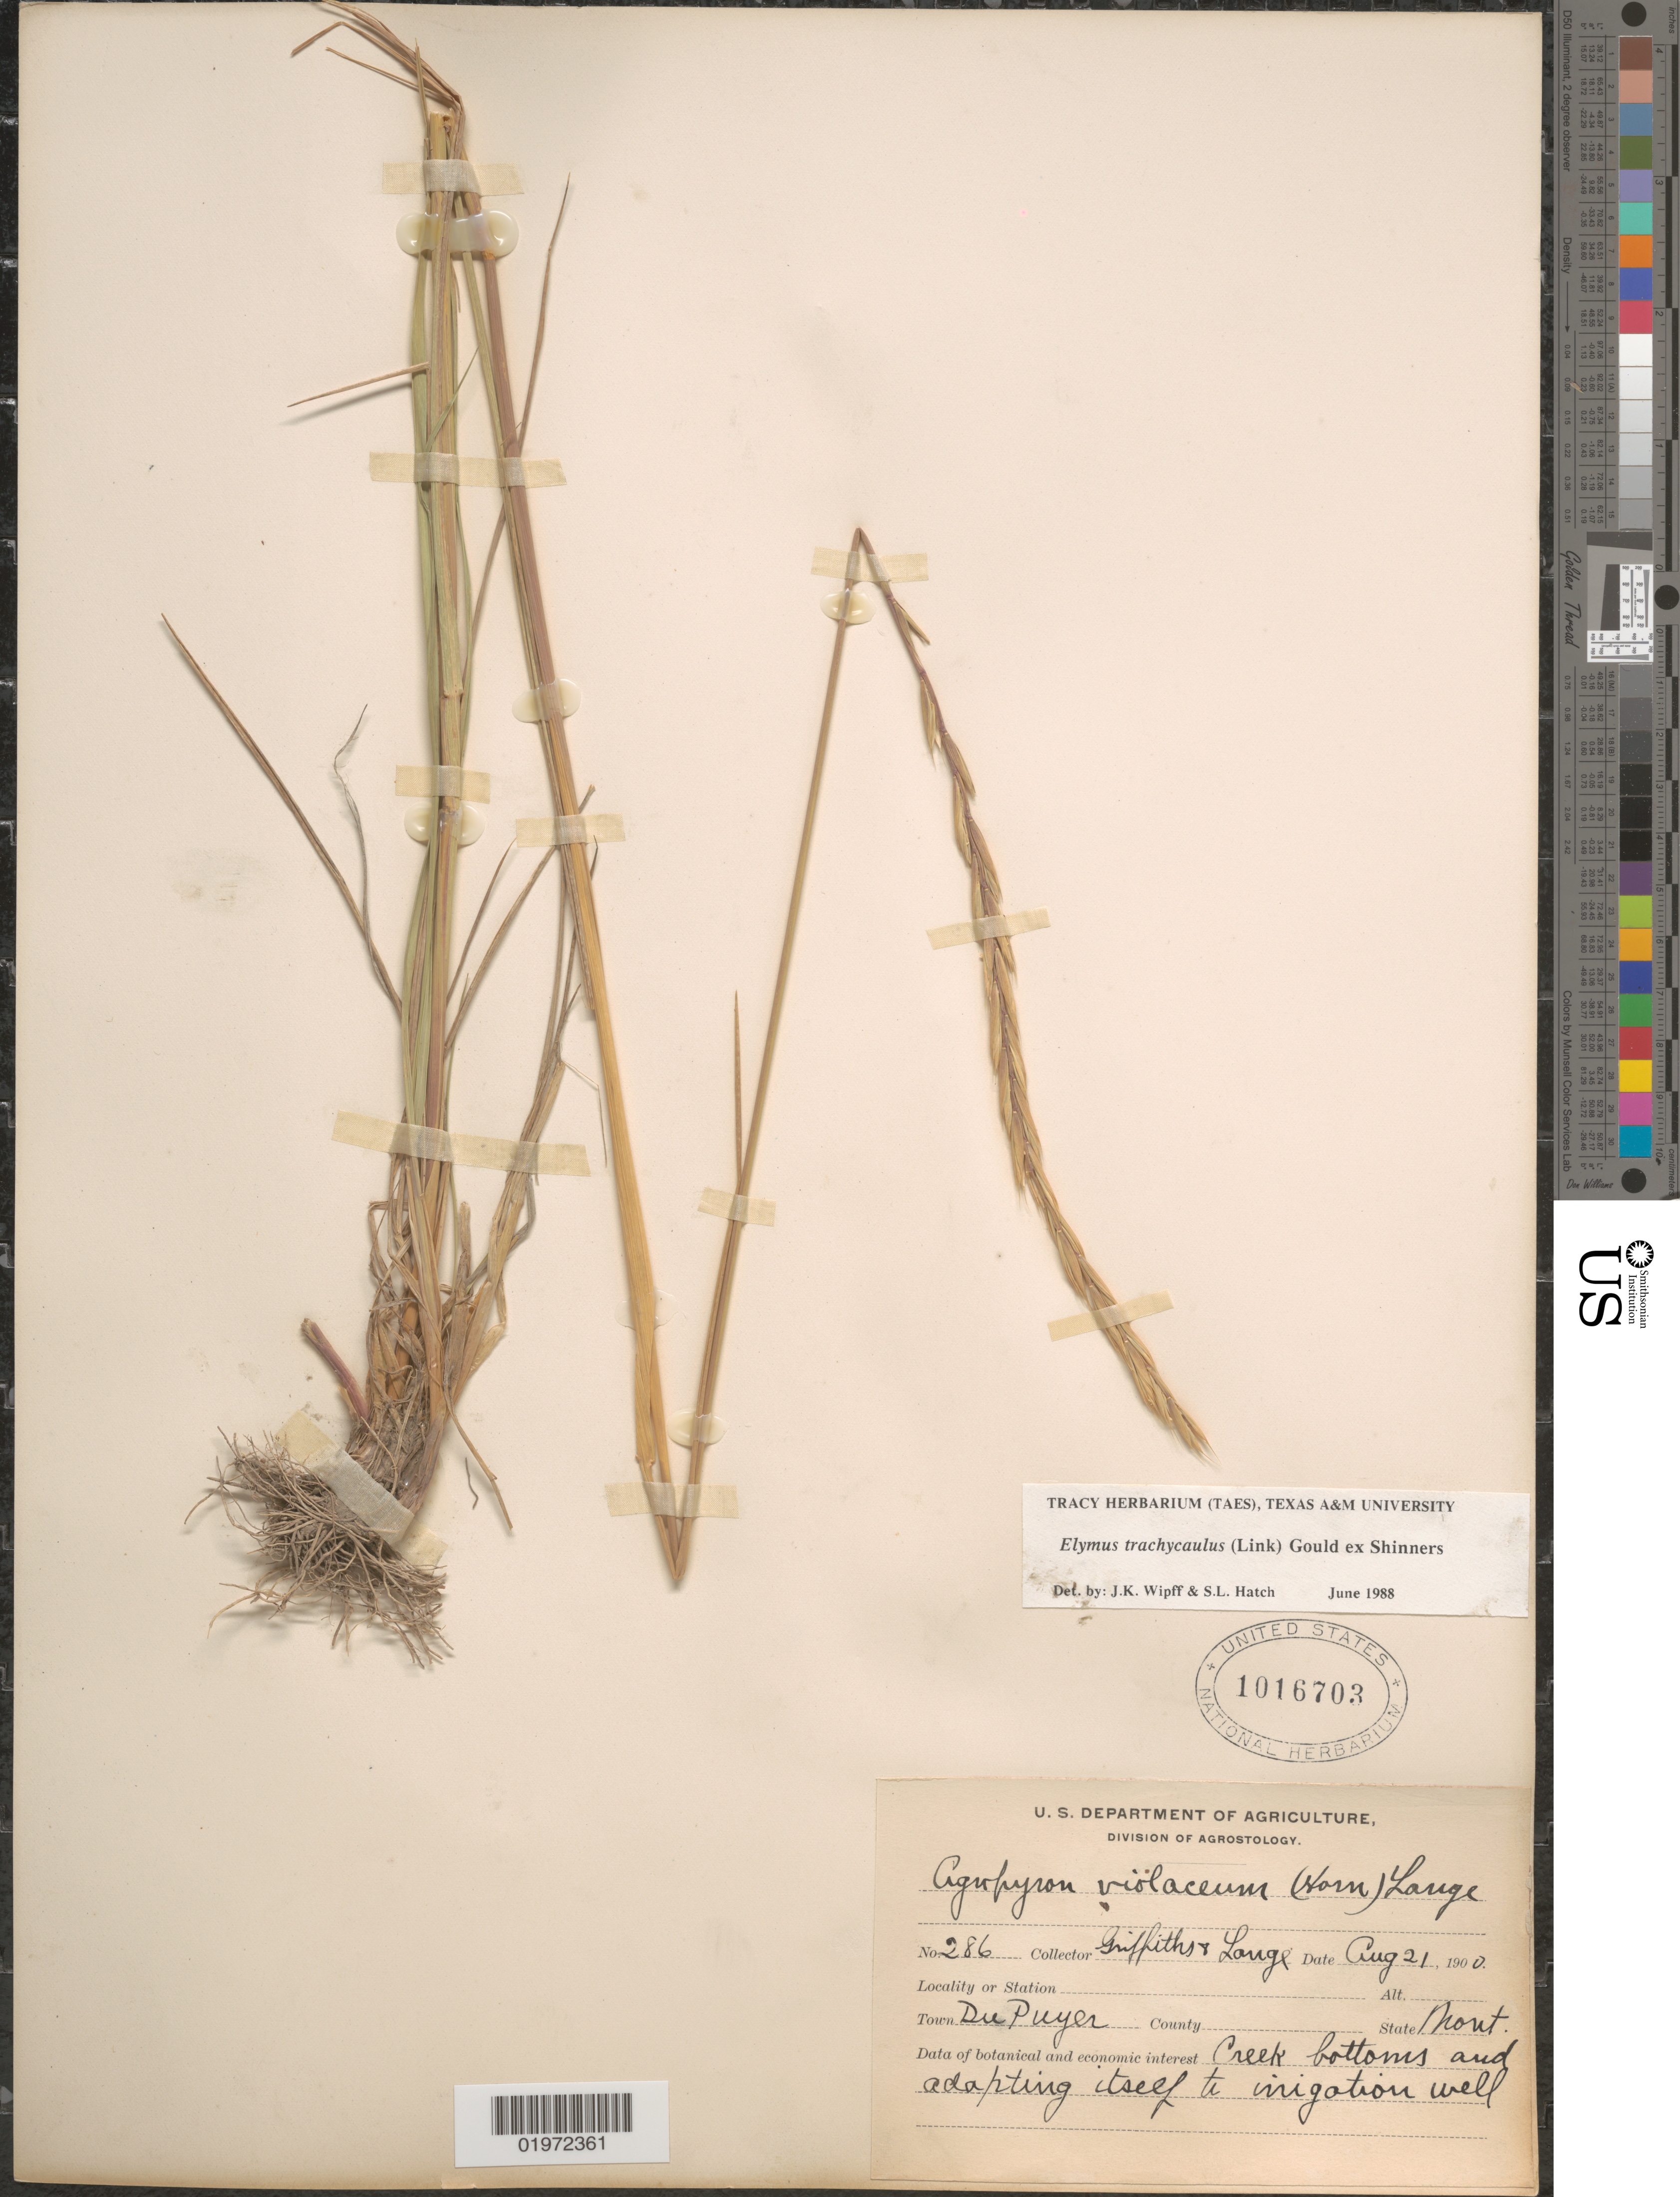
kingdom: Plantae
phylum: Tracheophyta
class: Liliopsida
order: Poales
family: Poaceae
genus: Elymus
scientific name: Elymus trachycaulus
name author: (Link) Gould ex Shinners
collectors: -- Griffiths & -- Lange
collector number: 286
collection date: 1900-08-21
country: United States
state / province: Montana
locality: Town Du Puyer. Creek bottoms and adapting itself to irrigation well.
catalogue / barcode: US 1016703